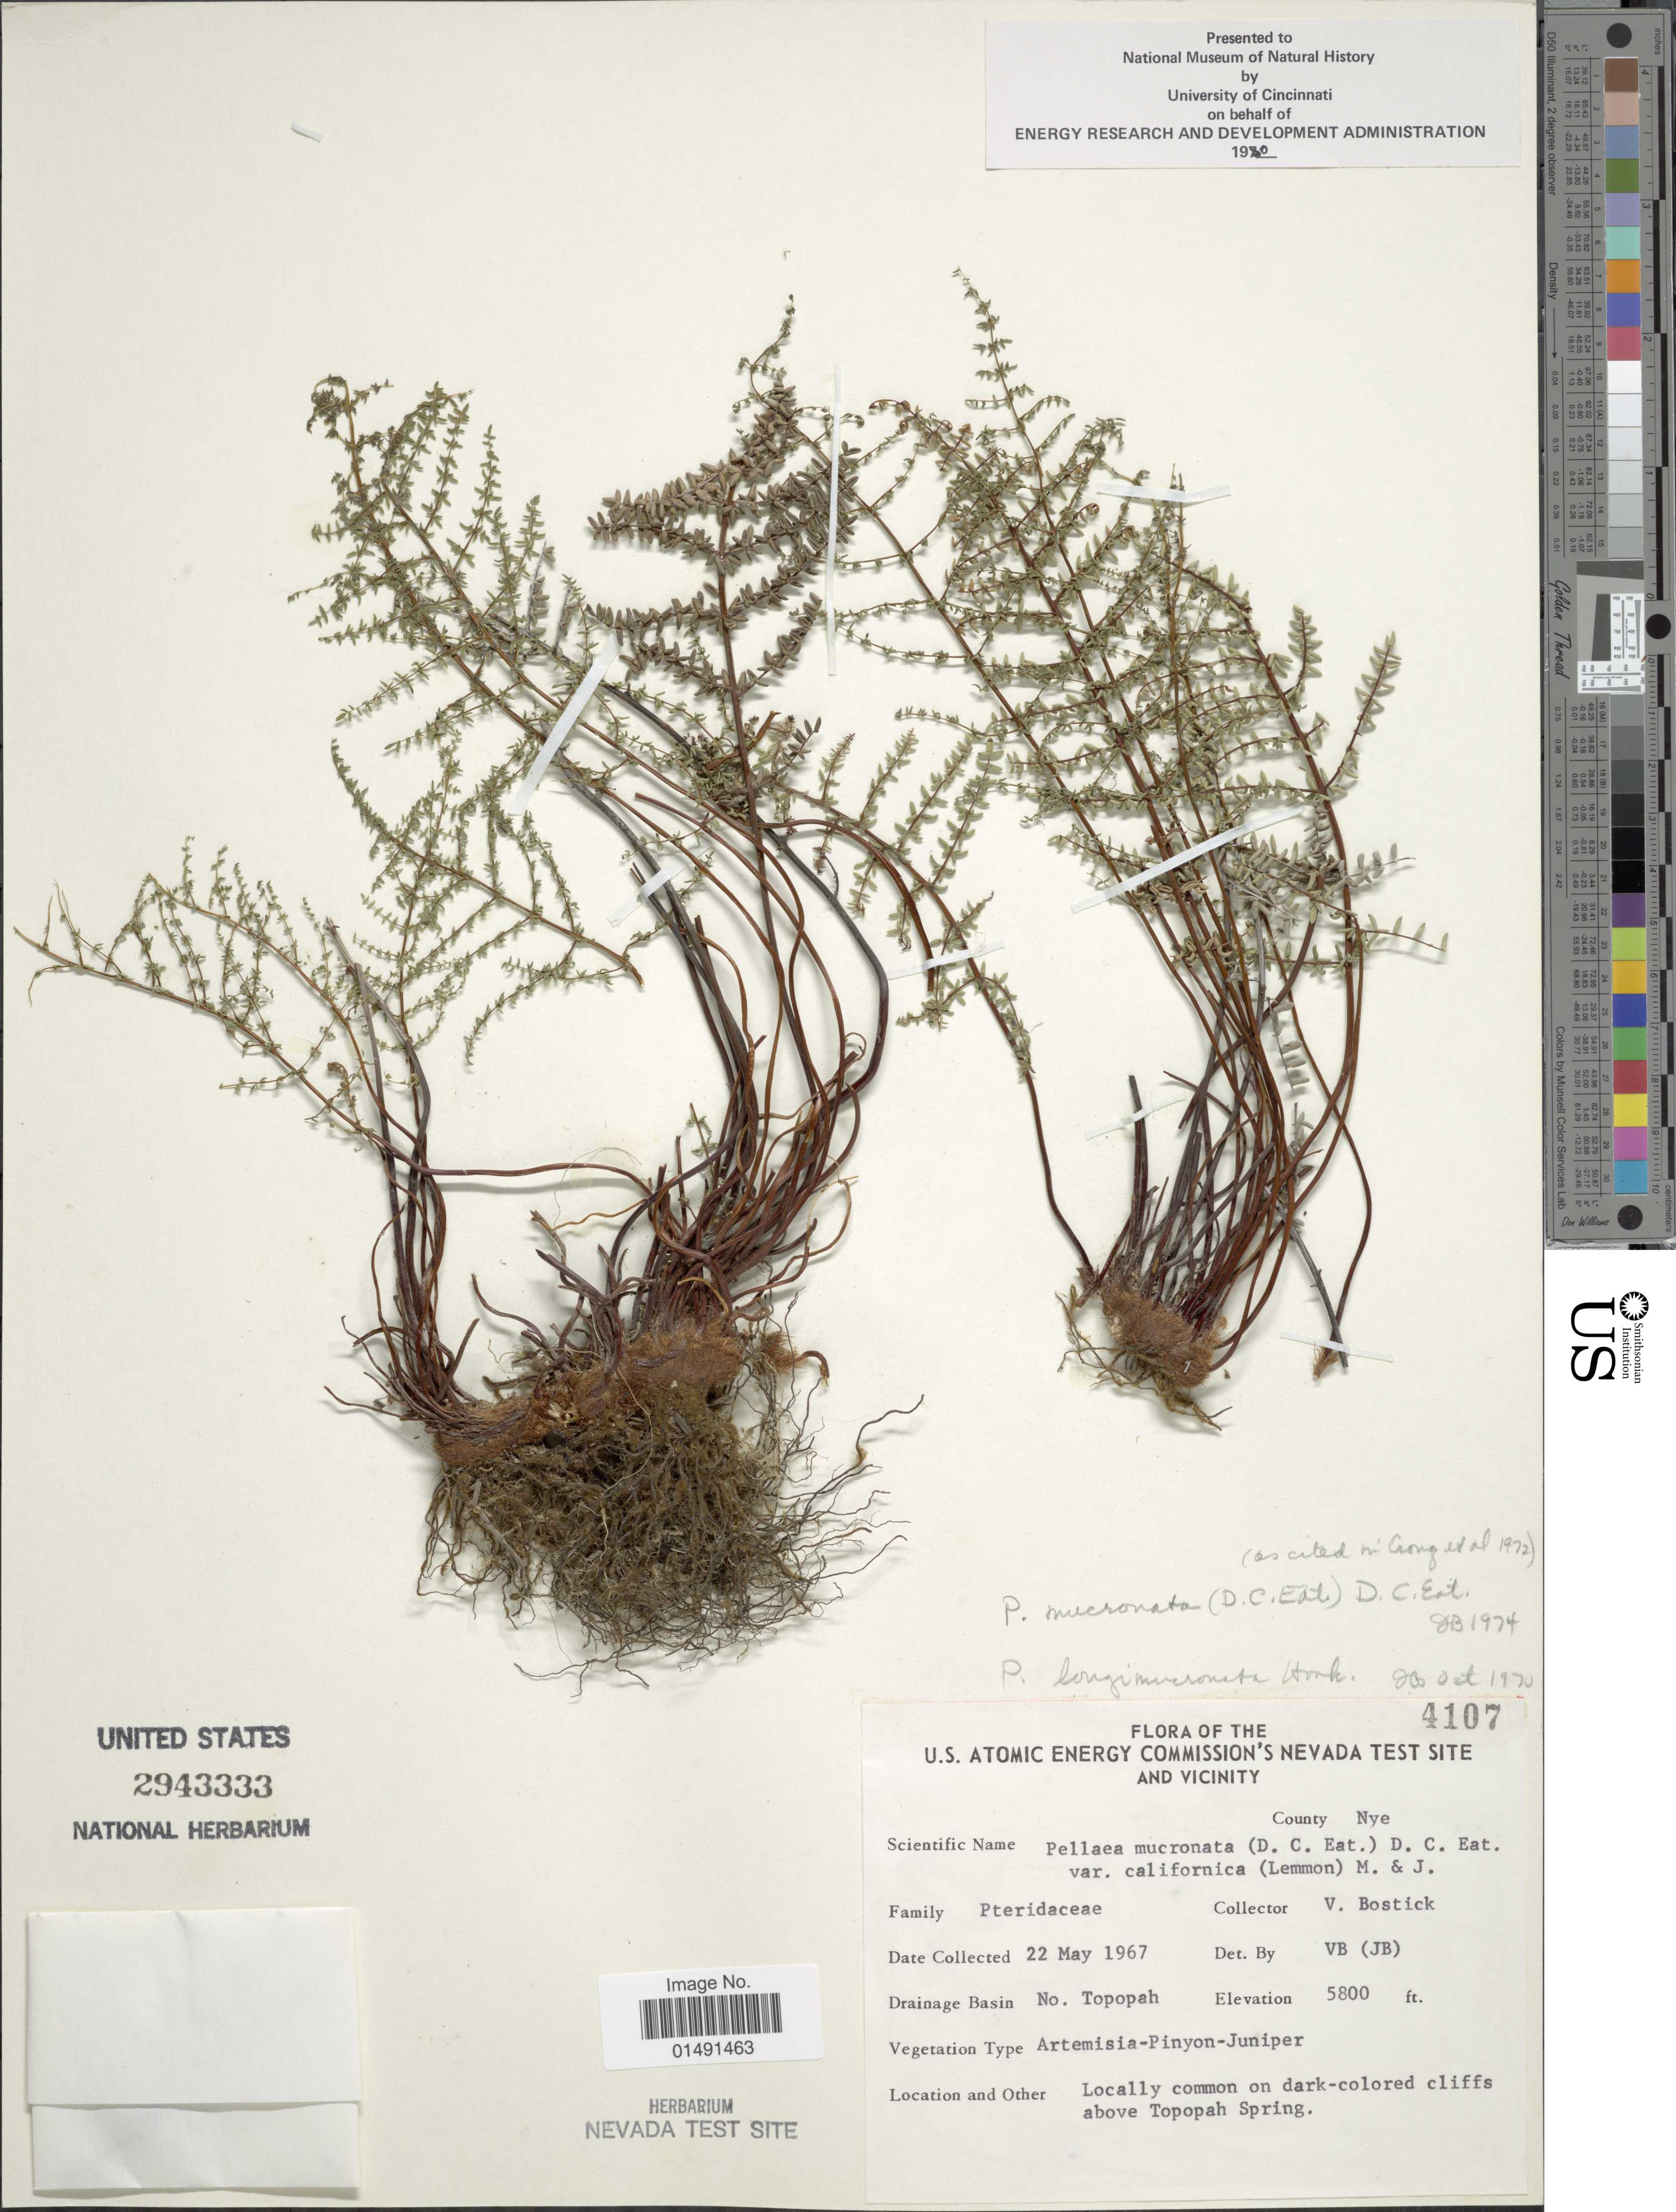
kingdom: Plantae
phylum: Tracheophyta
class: Polypodiopsida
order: Polypodiales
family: Pteridaceae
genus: Pellaea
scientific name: Pellaea mucronata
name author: (D.C. Eaton) D.C. Eaton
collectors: V. Bostick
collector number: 4107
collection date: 1967-05-22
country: United States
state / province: Nevada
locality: U.S. Atomic Energy Commission Nevada Test Site and vicinity, Nye, Drainage Basin No. Topopah, Locally common on dark-colored cliffs above Topopah Spring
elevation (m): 1768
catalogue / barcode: US 2943333